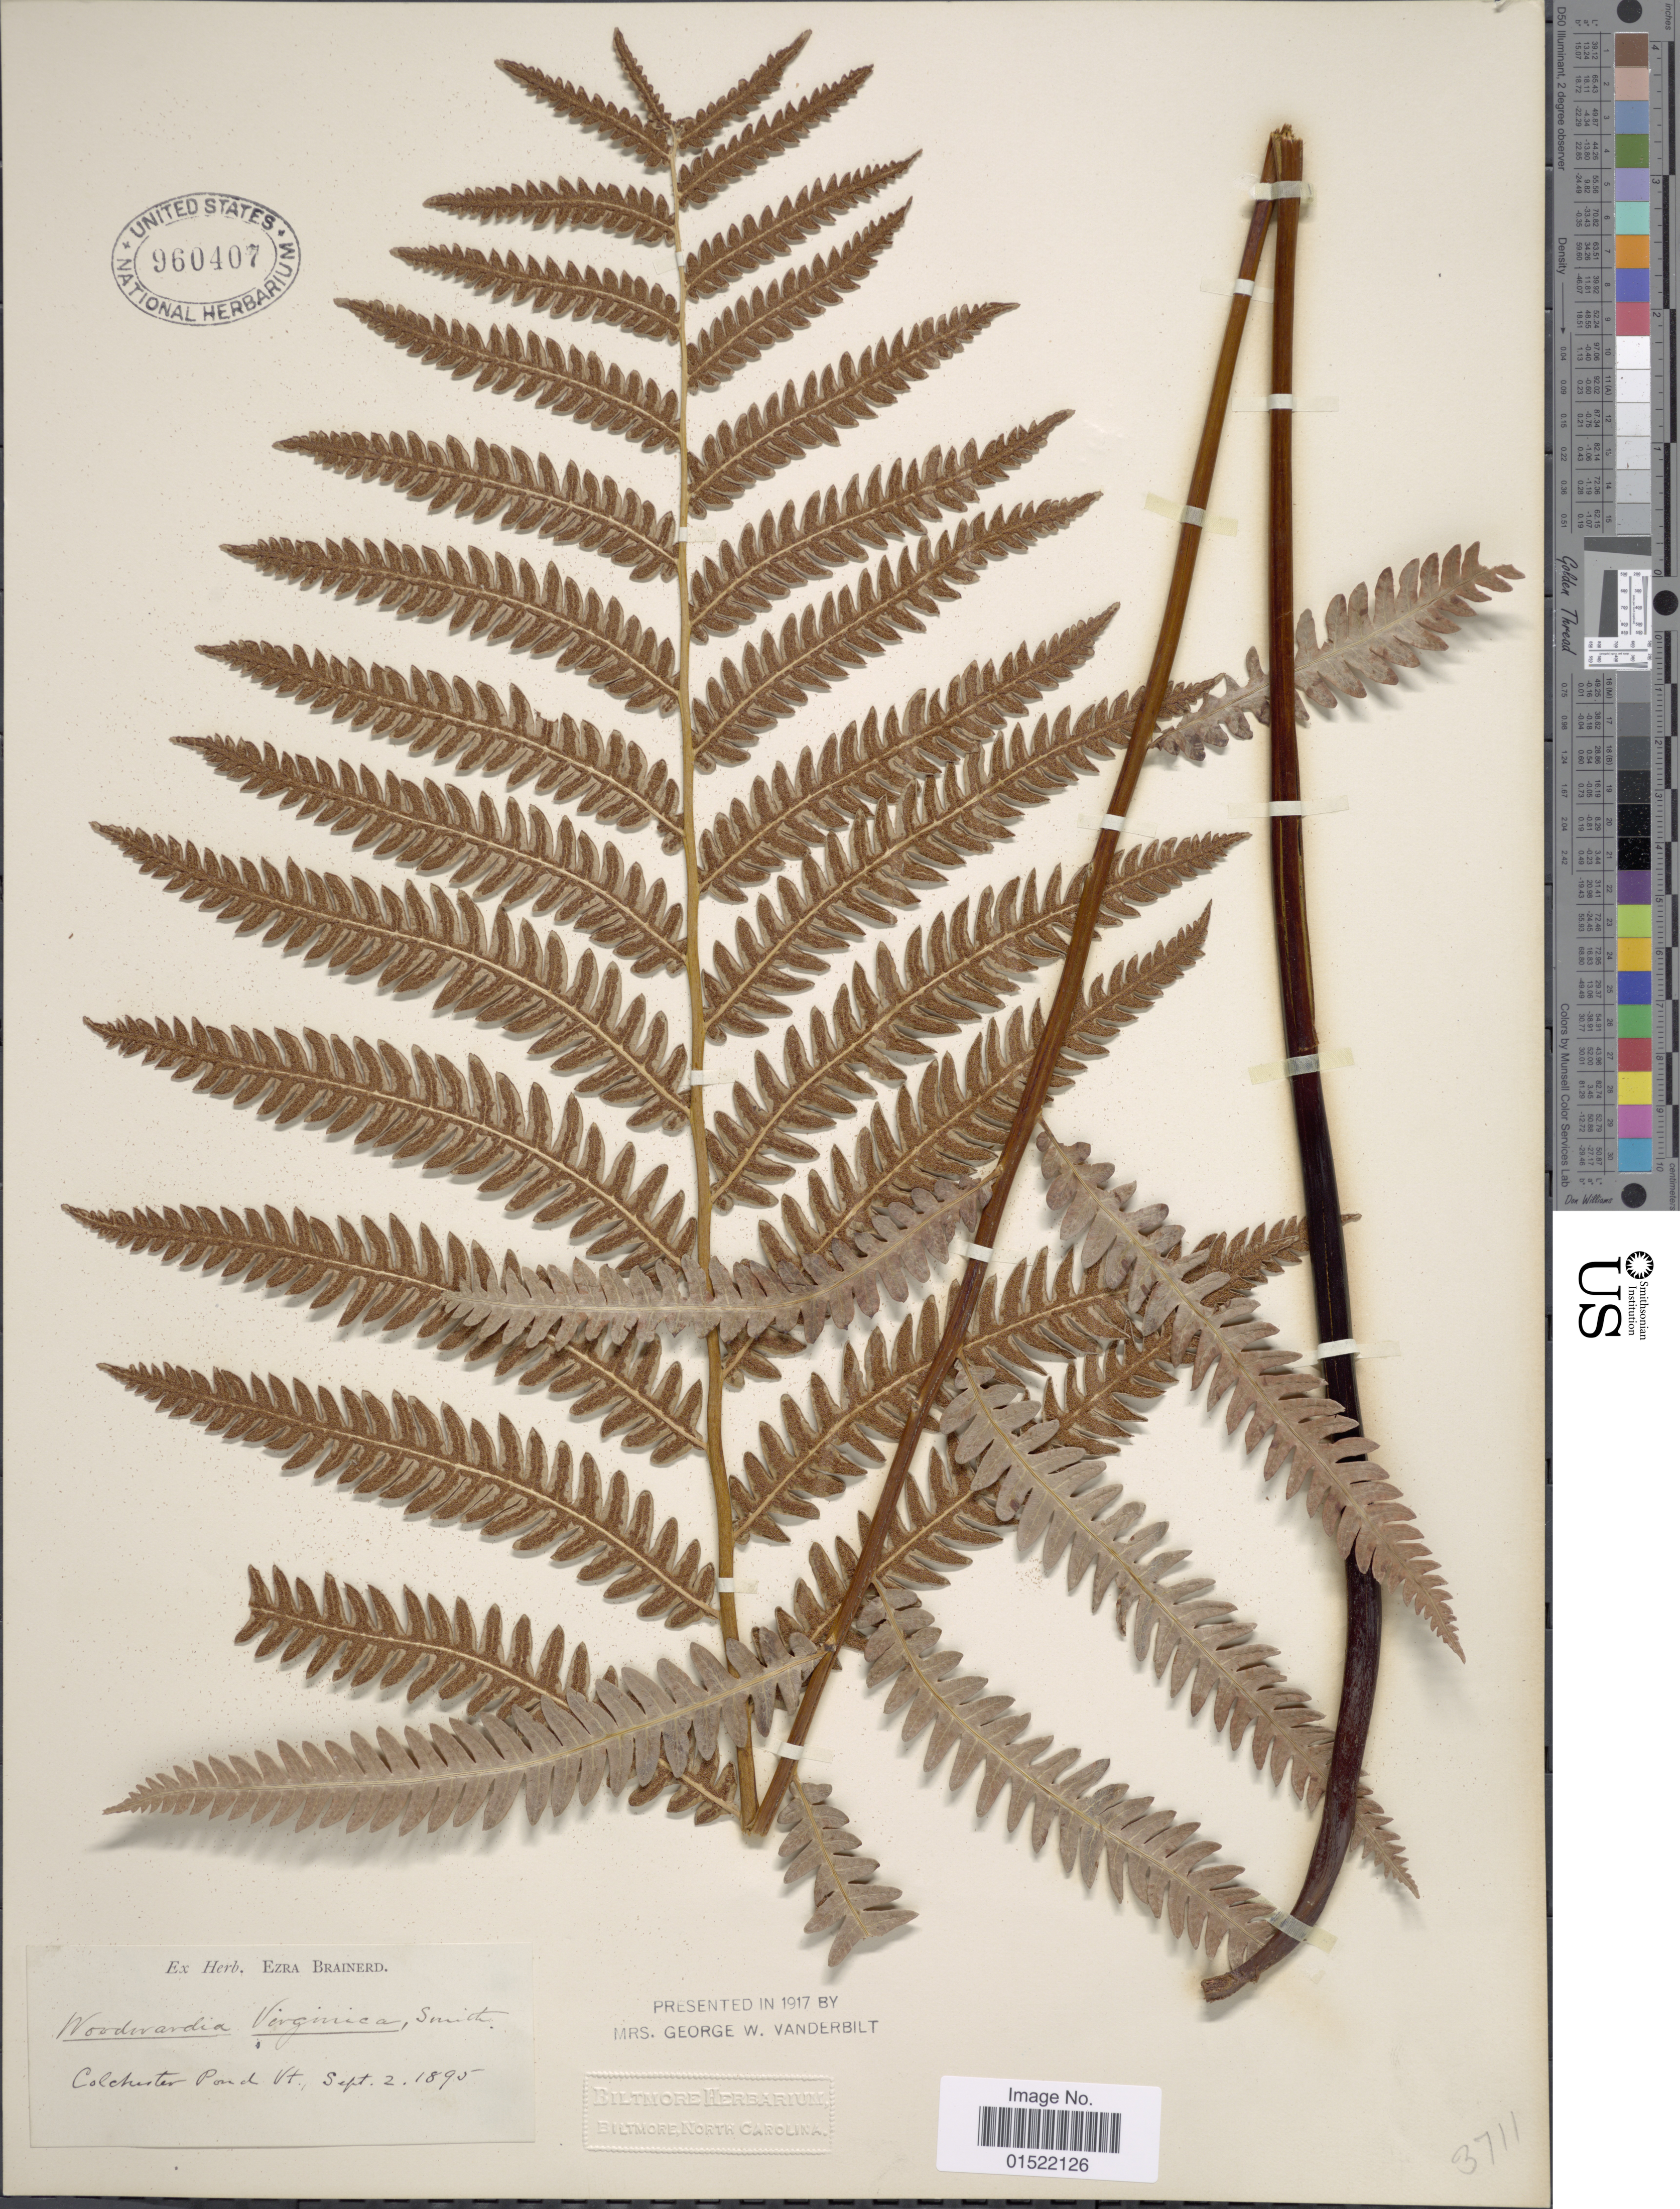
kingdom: Plantae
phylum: Tracheophyta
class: Polypodiopsida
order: Polypodiales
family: Blechnaceae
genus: Woodwardia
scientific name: Woodwardia virginica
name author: (L.) R.M. Sm.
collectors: ex herb. Ezra Brainerd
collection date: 1895-09-02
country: United States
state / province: Vermont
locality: Colchester Pond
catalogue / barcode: US 960407